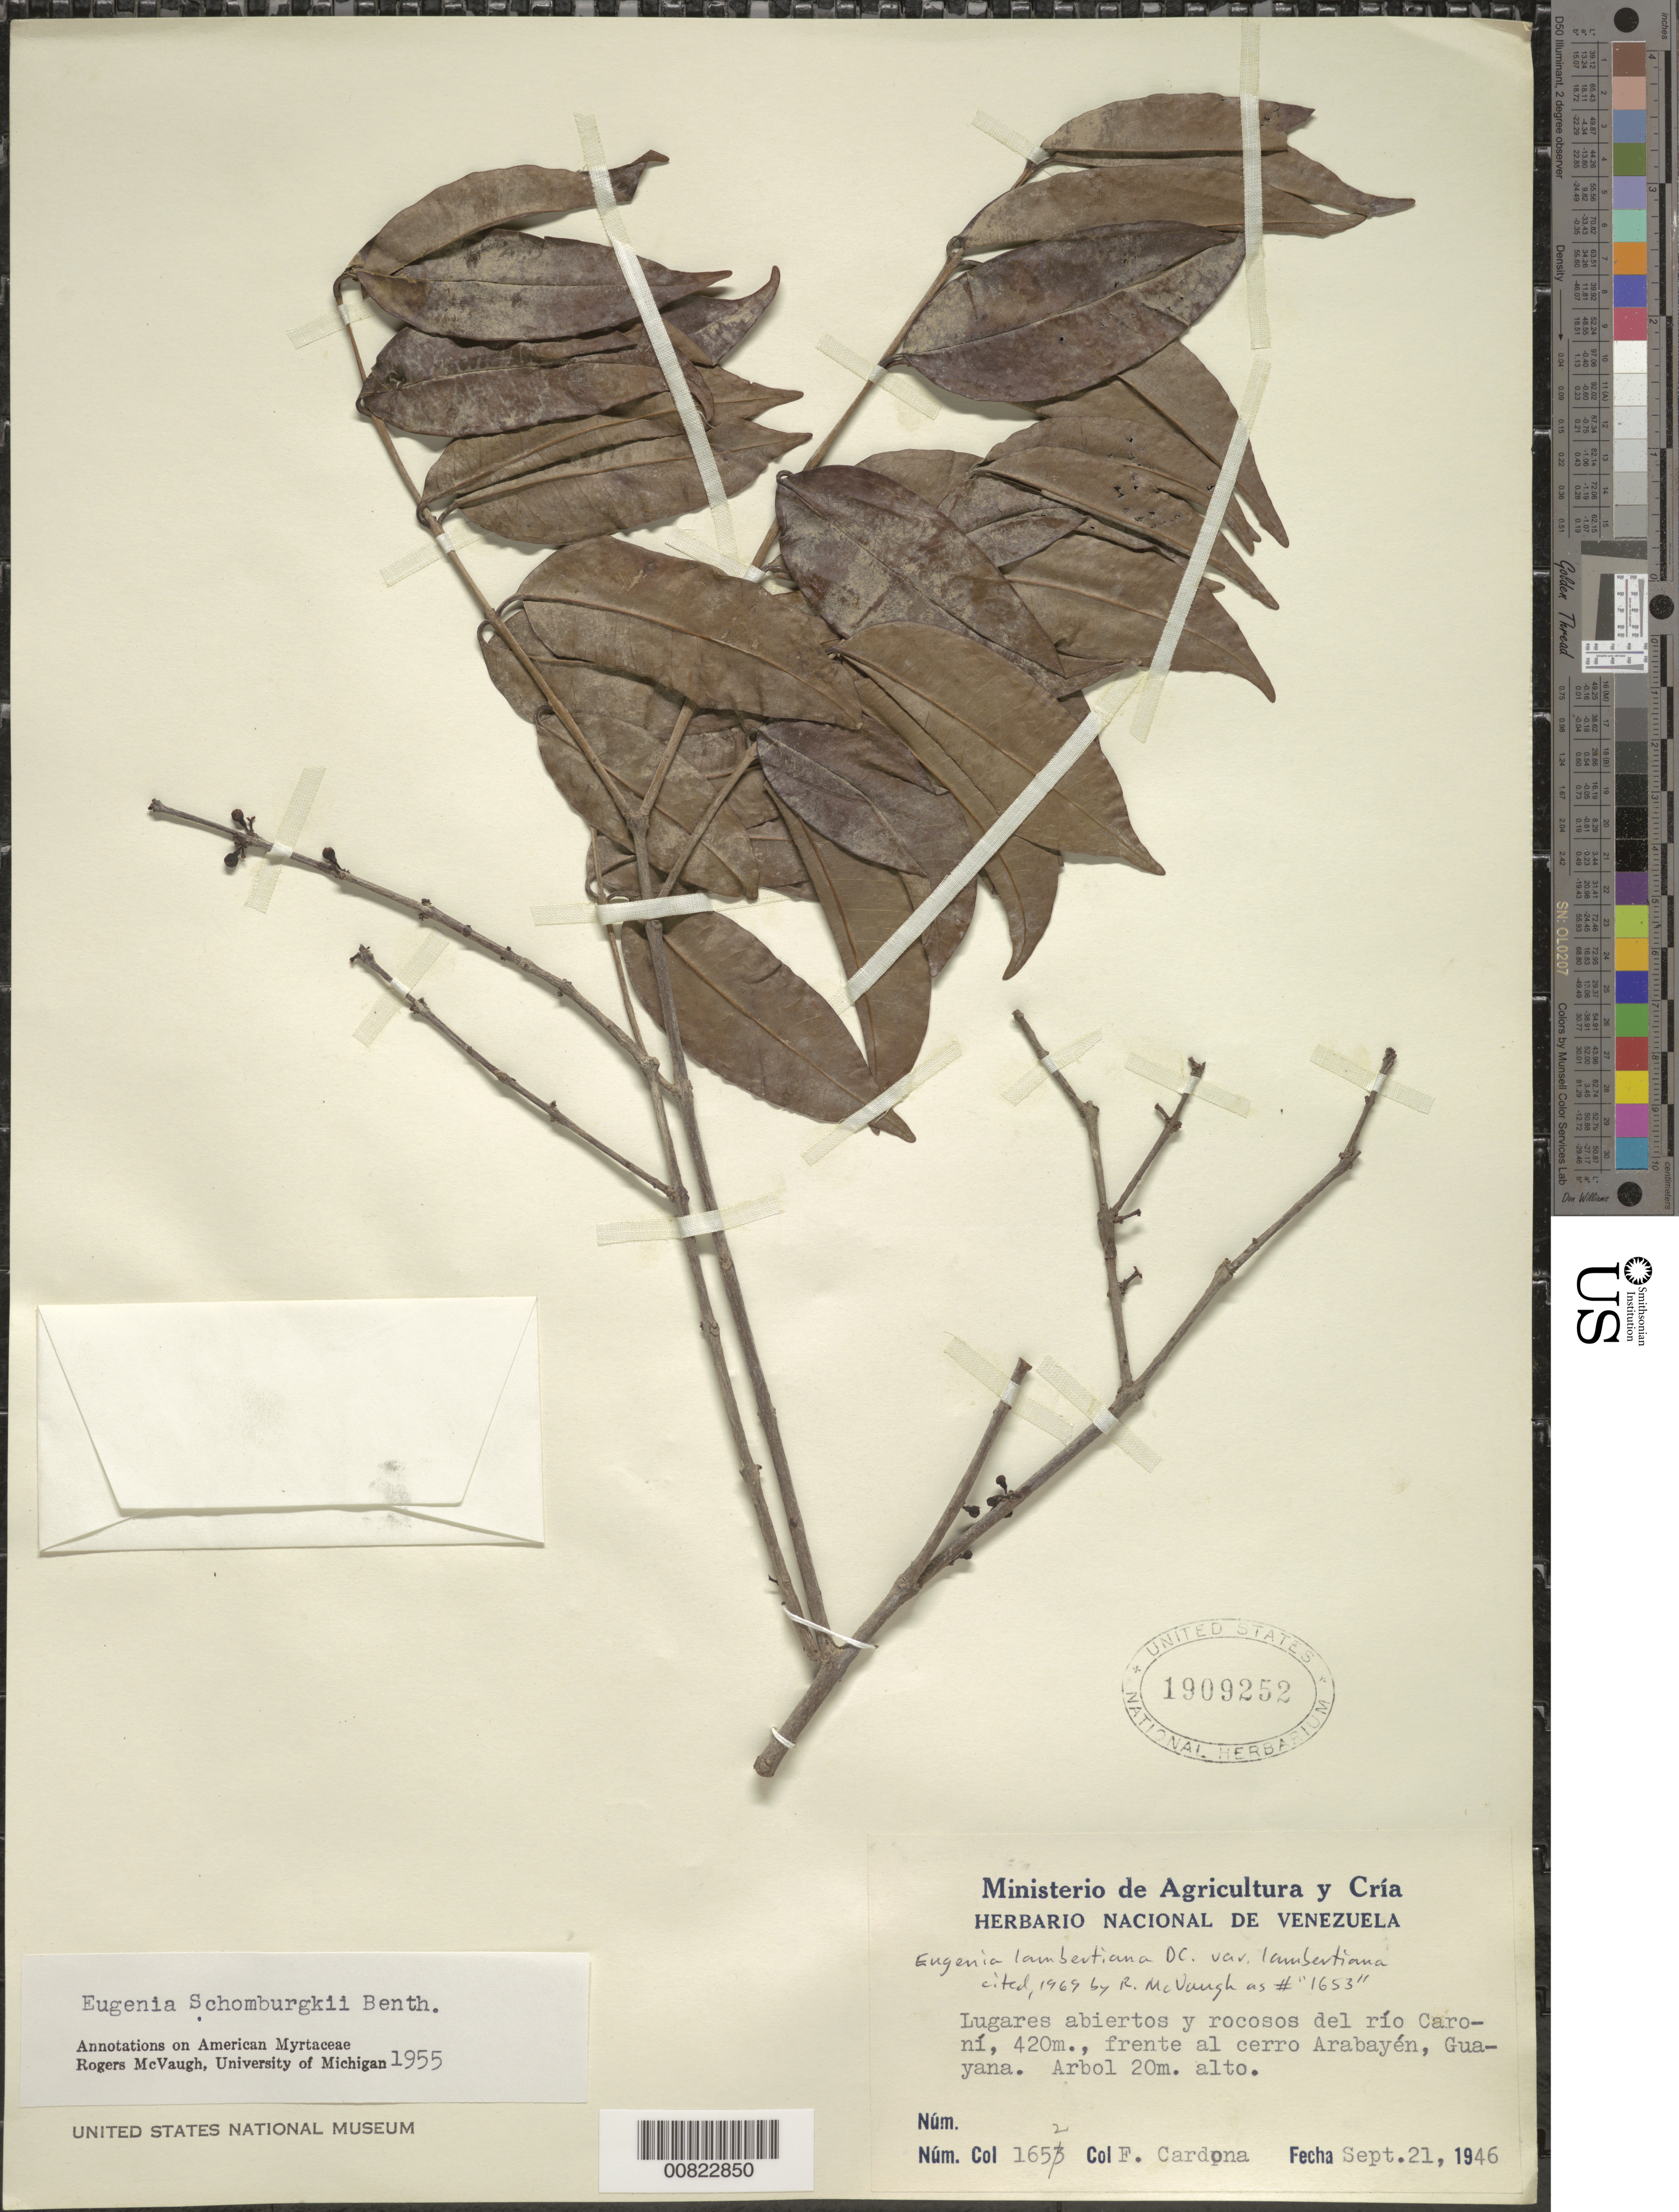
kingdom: Plantae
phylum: Tracheophyta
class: Magnoliopsida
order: Myrtales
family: Myrtaceae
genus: Eugenia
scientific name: Eugenia lambertiana var. lambertiana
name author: DC.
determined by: McVaugh, R.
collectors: F. Cardona Puig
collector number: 1653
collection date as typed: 21-Sep-46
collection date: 1946-09-21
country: Venezuela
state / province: Bolívar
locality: Río Caroní, Cerro Arabayén (Guayana)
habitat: Lugares abiertos y rocosos del rio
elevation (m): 420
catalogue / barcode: US 1909252